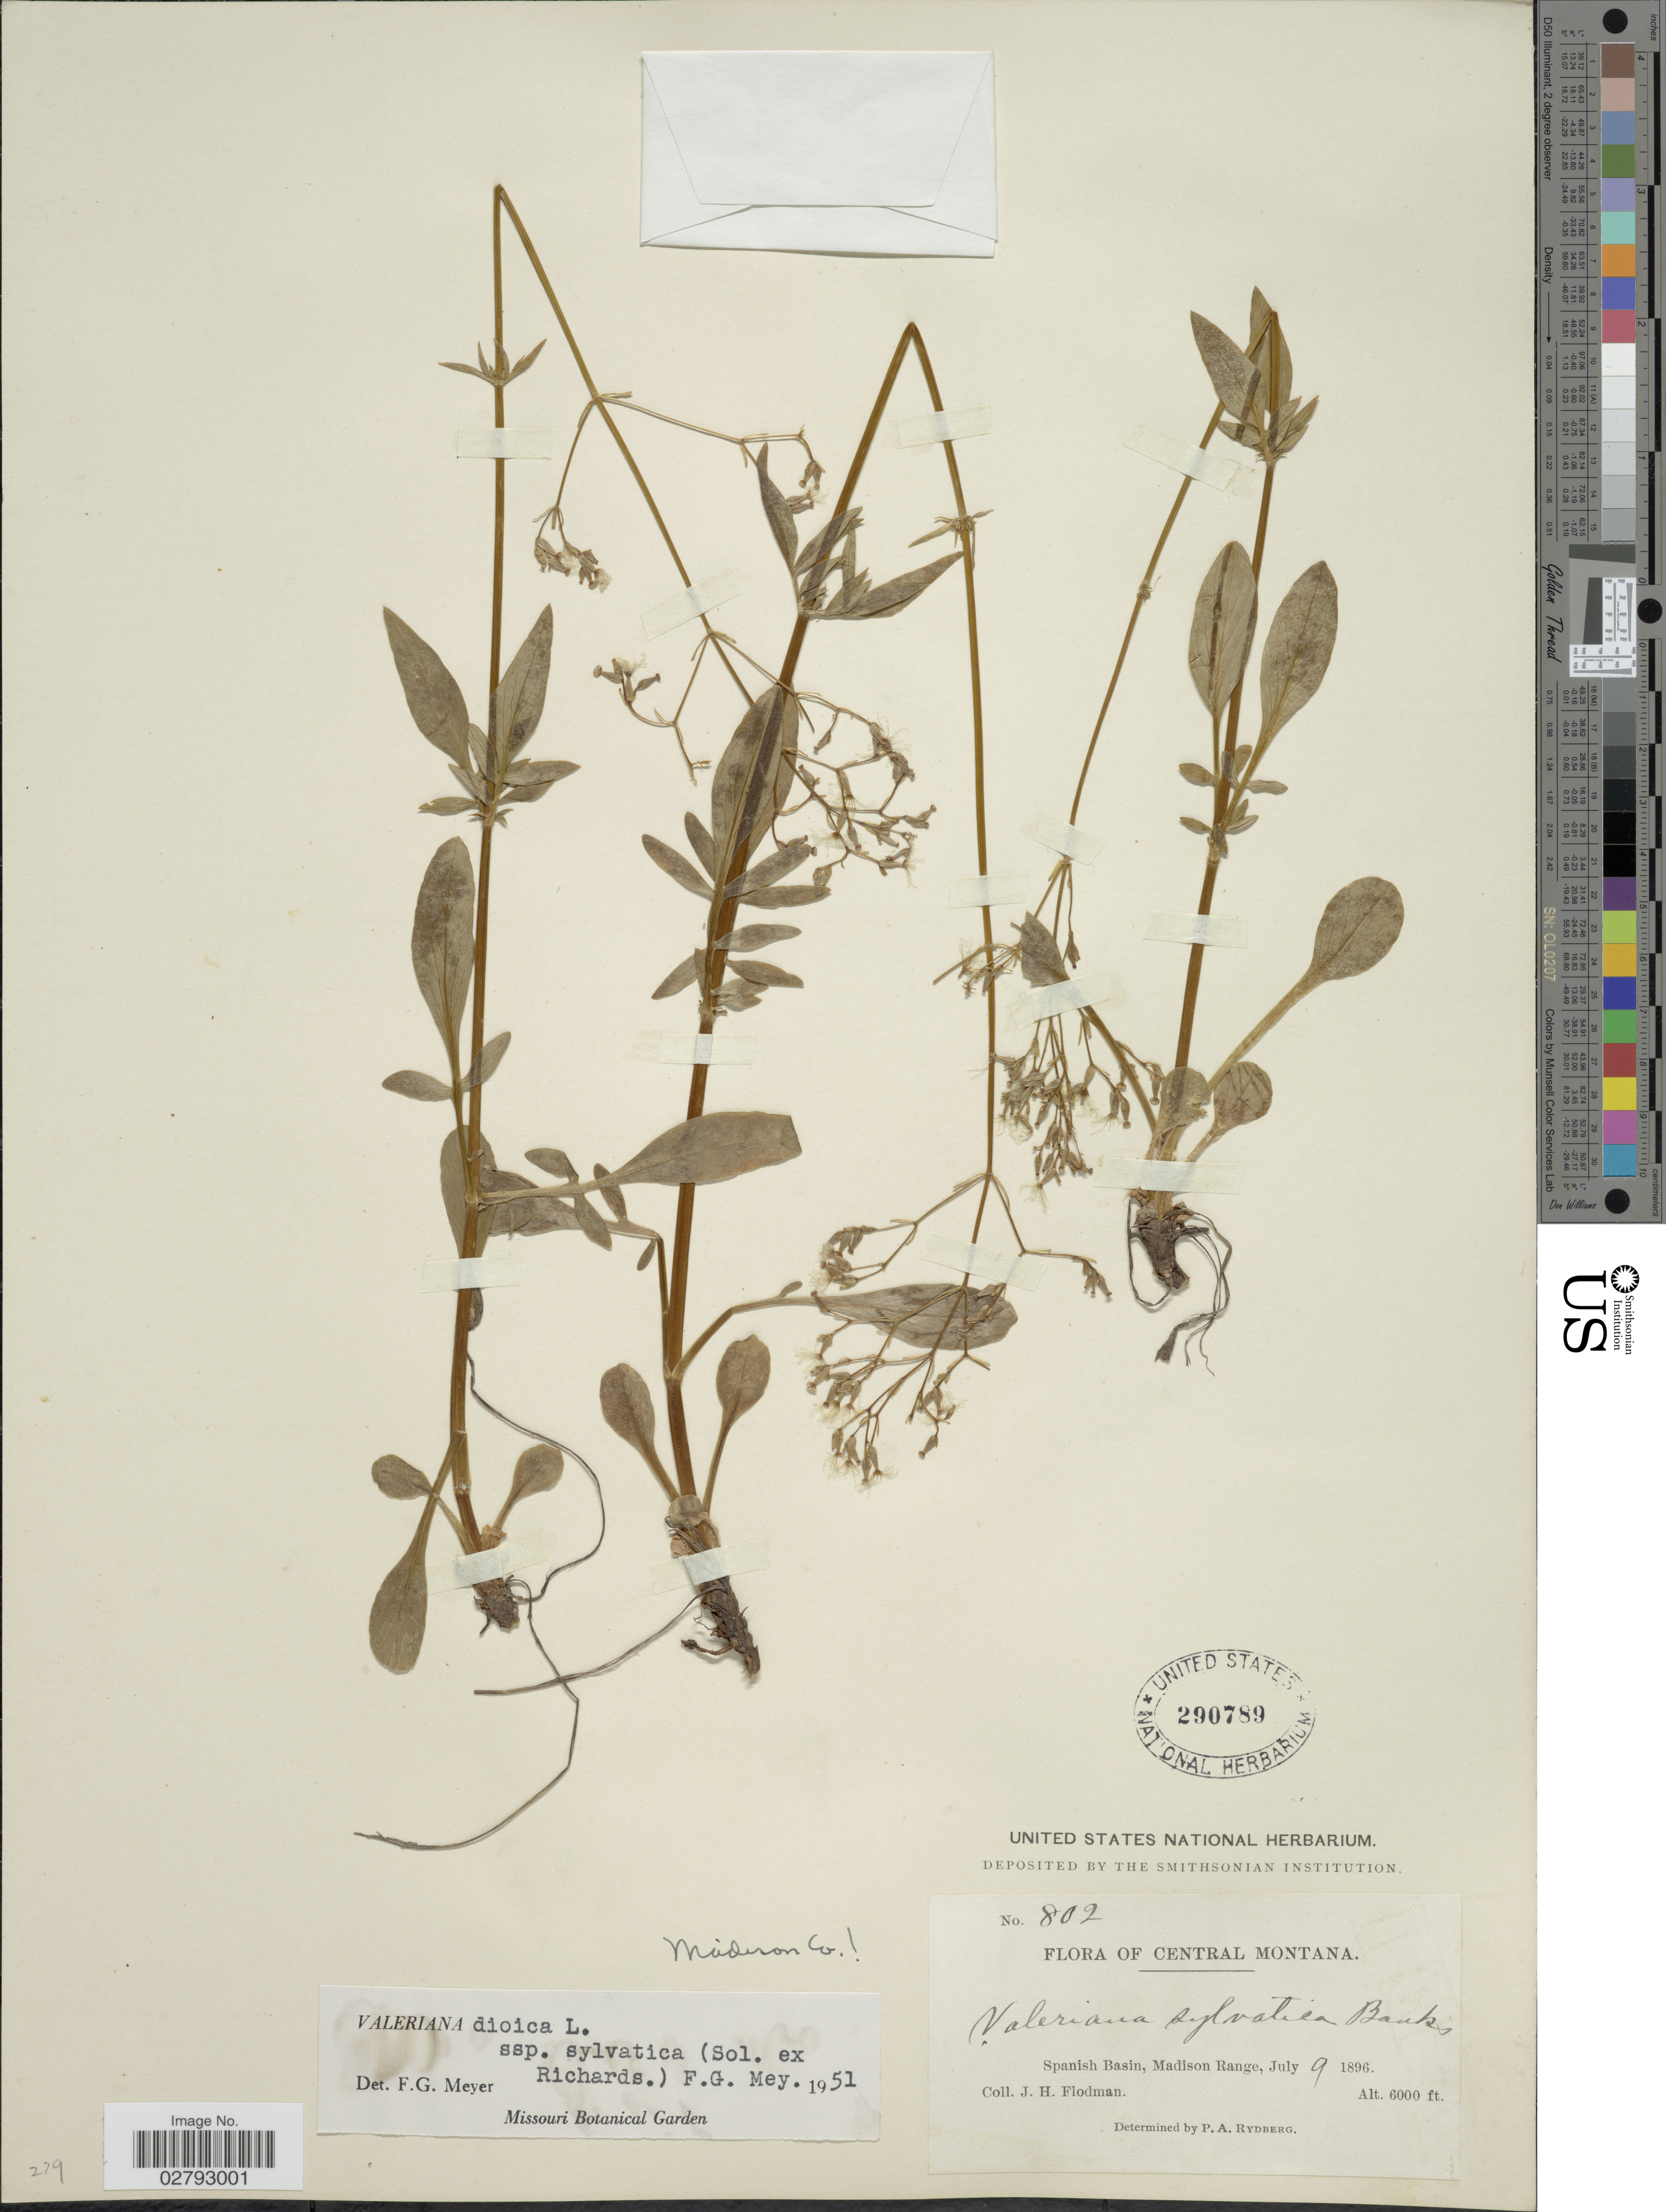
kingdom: Plantae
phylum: Tracheophyta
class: Magnoliopsida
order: Dipsacales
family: Caprifoliaceae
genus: Valeriana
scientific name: Valeriana dioica subsp. sylvatica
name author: (Sol. ex Richardson) F.G. Mey.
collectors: J. Flodman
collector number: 802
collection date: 1896-07-09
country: United States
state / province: Montana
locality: Central Montana. Spanish Basin, Madison Range.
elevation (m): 1829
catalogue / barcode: US 290789